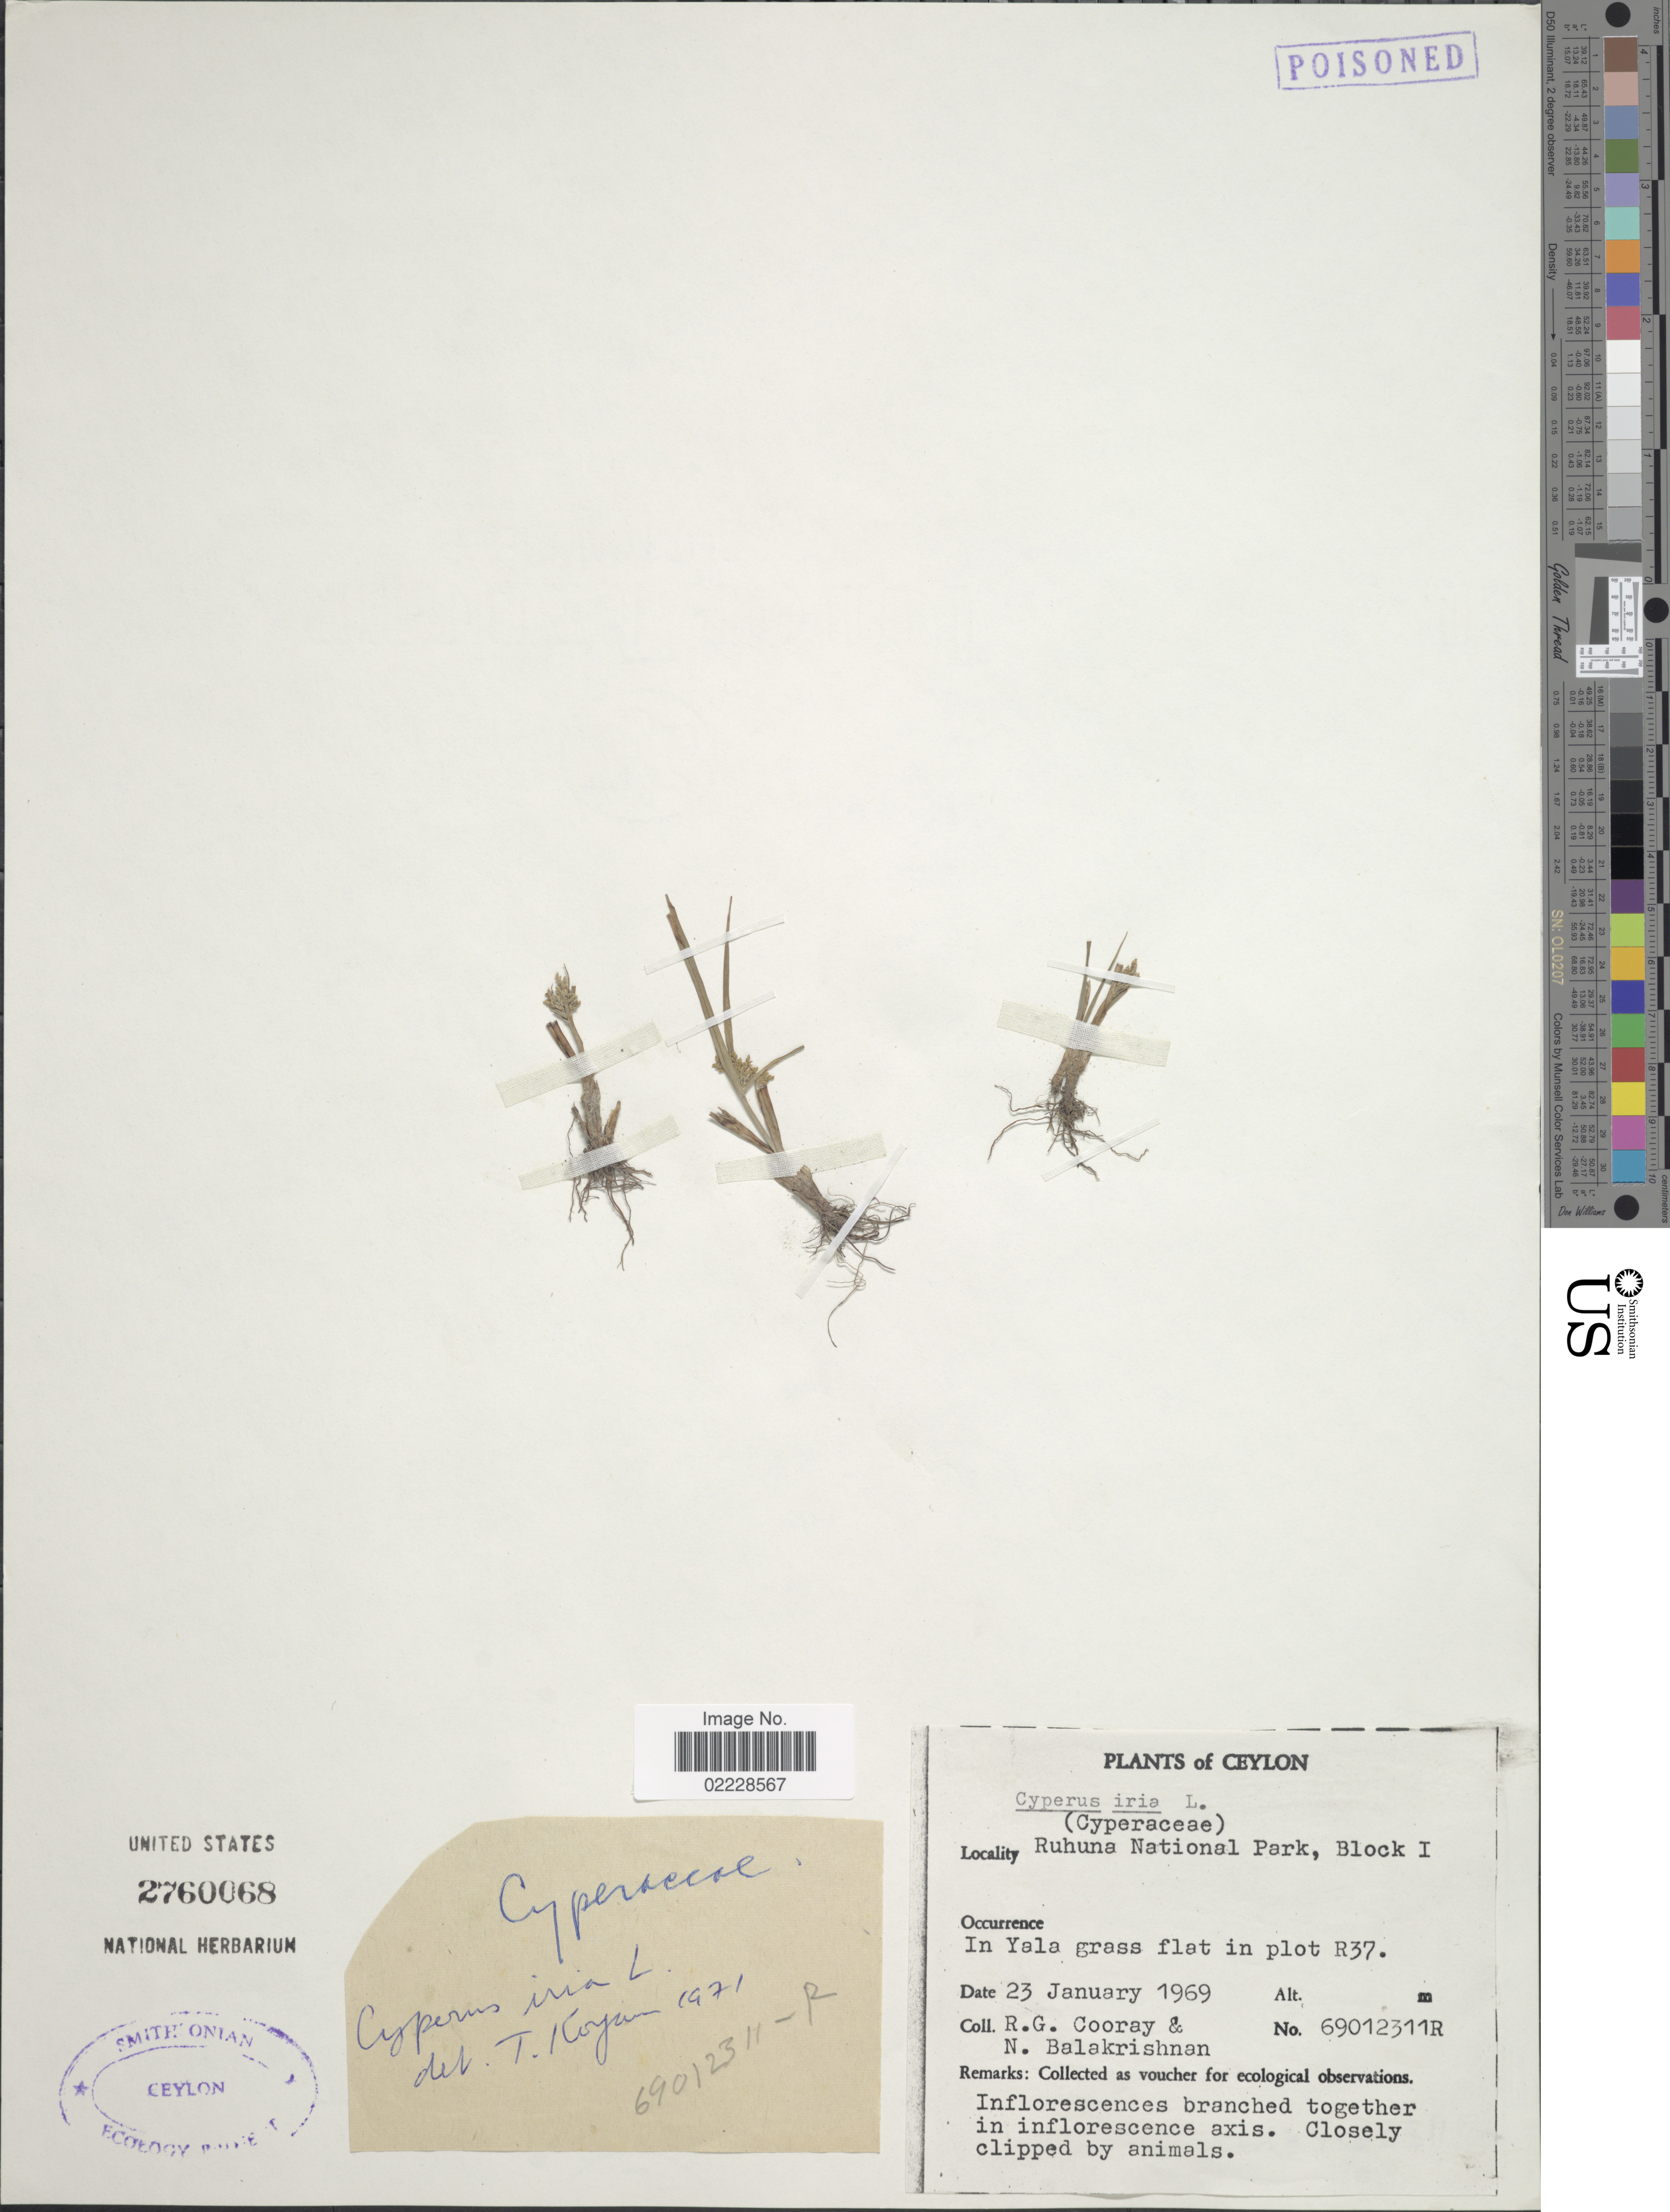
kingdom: Plantae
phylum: Tracheophyta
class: Liliopsida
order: Poales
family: Cyperaceae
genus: Cyperus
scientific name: Cyperus iria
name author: L.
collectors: R. Cooray & N. Balakrishnan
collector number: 69012311R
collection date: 1969-01-23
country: Sri Lanka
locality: Ceylon, In Yala grass flat in plot R37.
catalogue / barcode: US 2760068